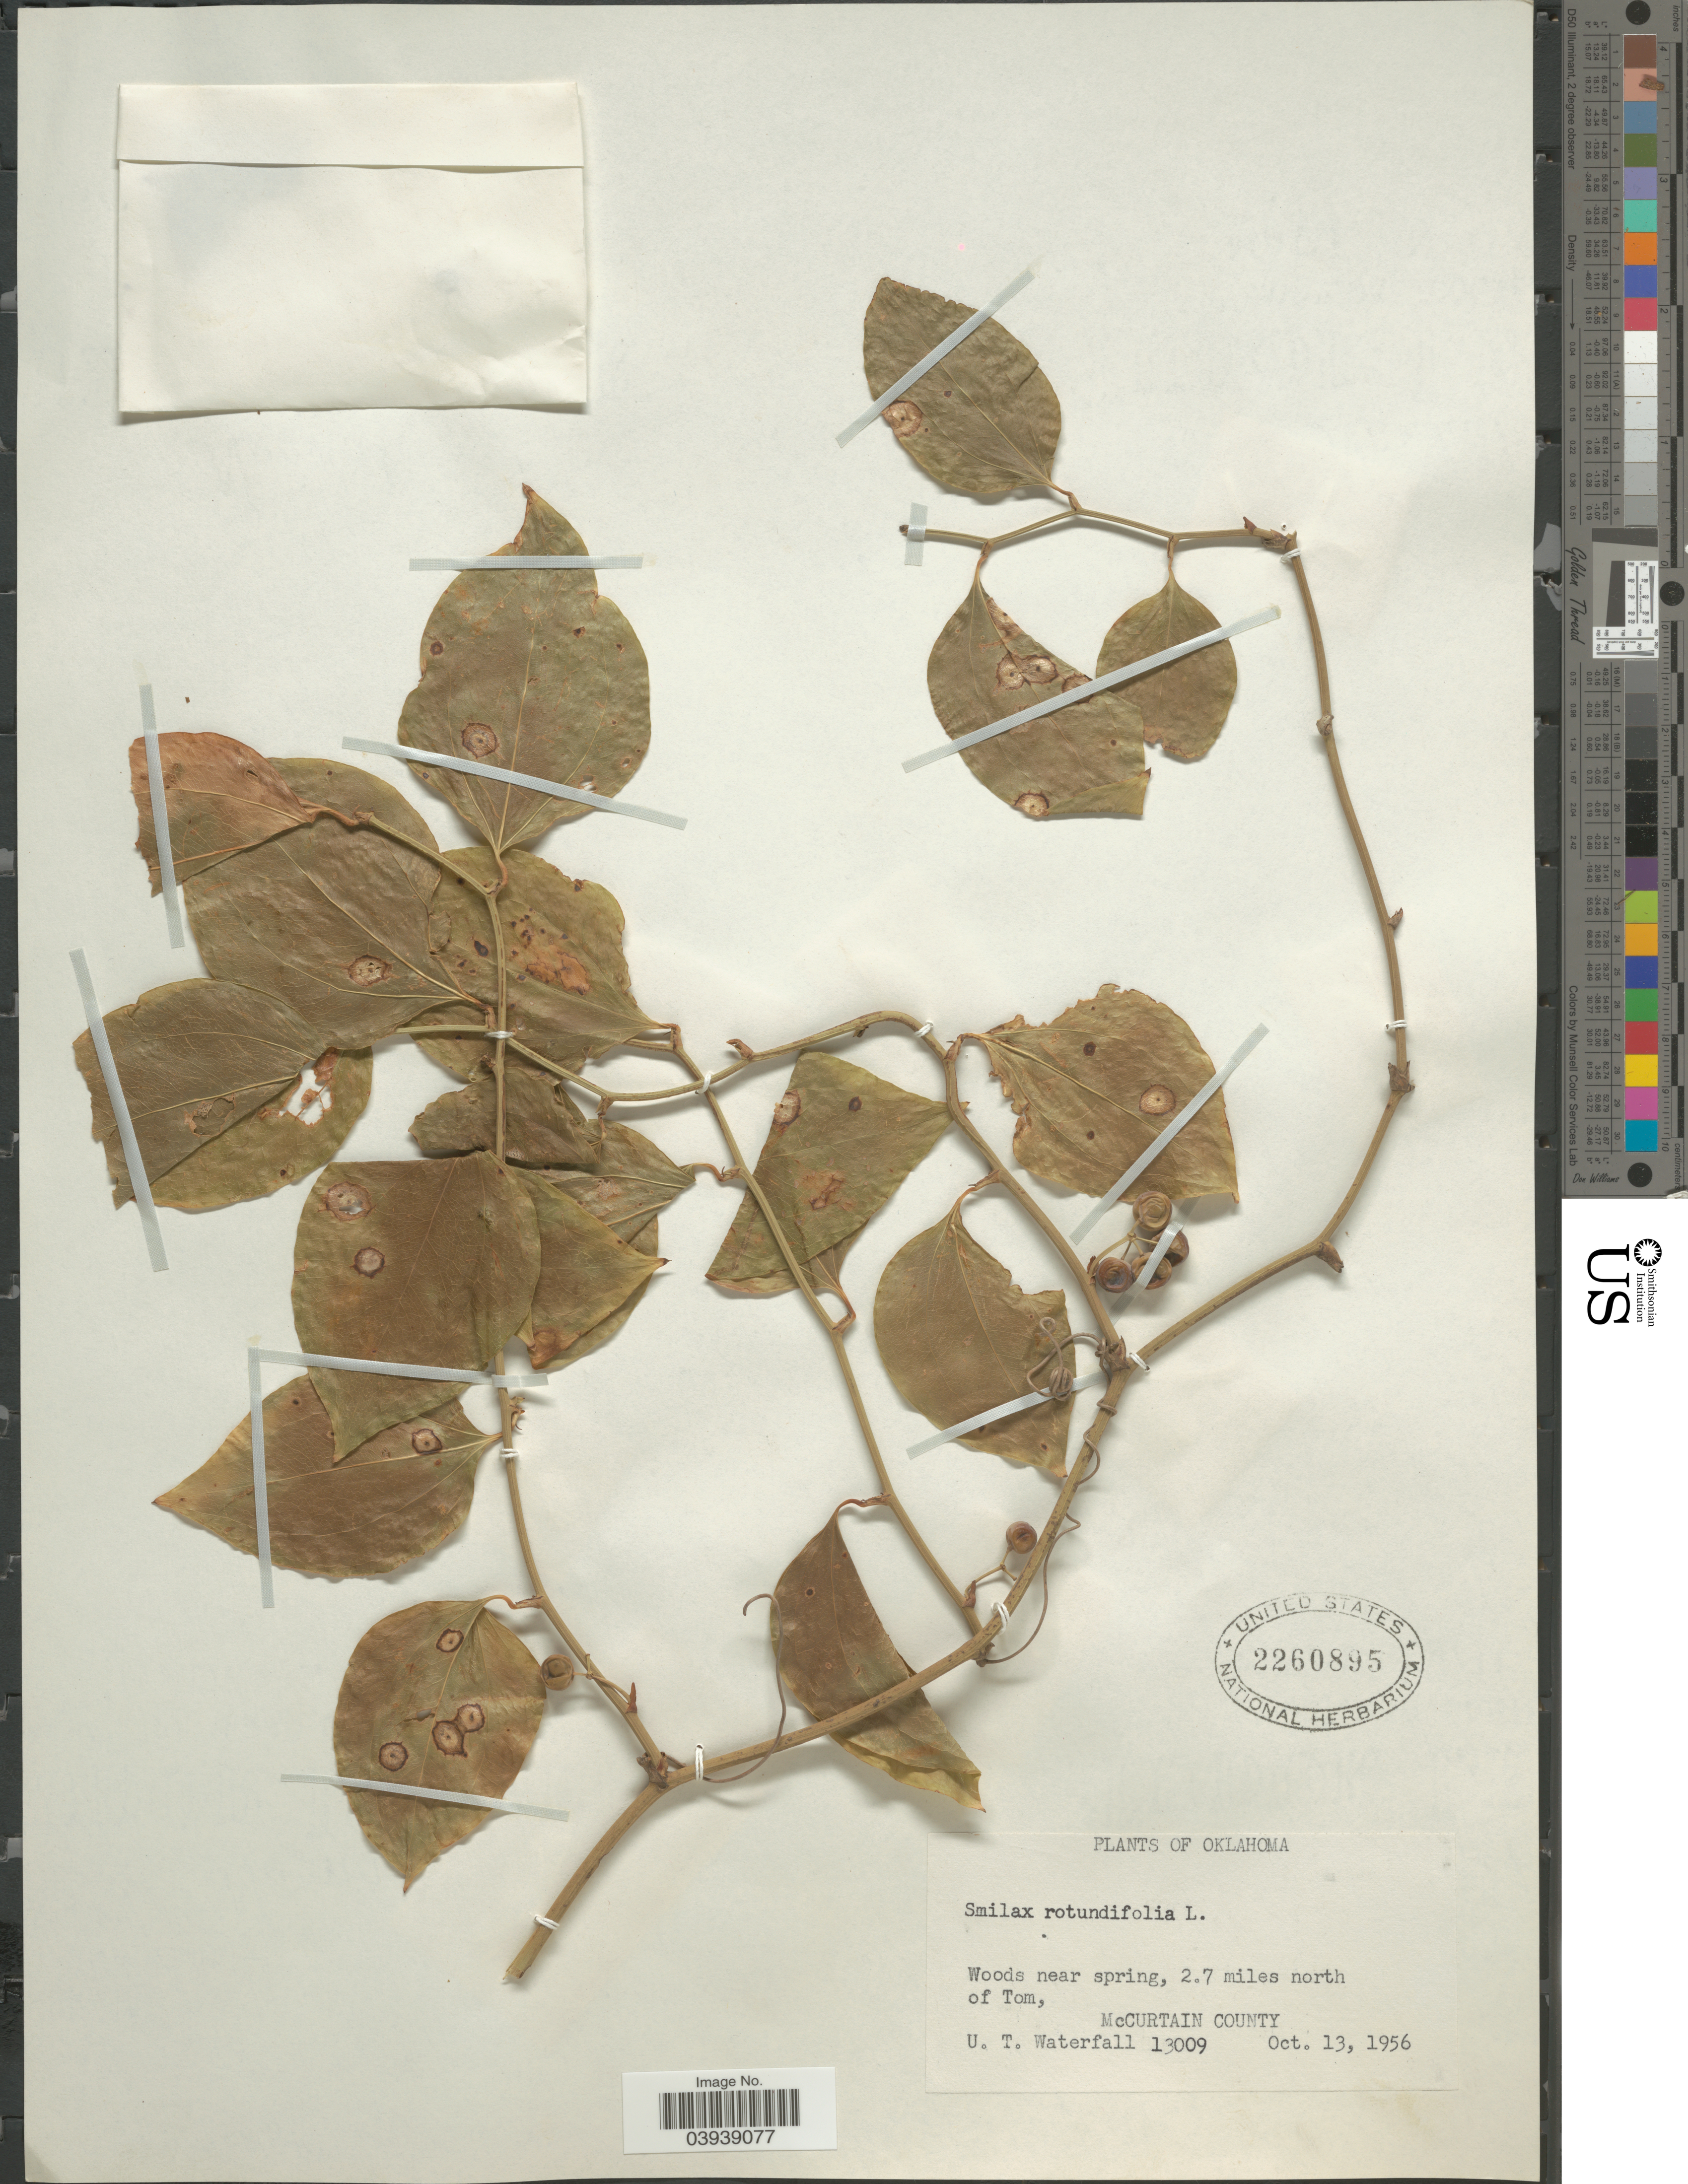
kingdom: Plantae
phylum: Tracheophyta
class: Liliopsida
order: Liliales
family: Smilacaceae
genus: Smilax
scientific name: Smilax rotundifolia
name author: L.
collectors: U. T. Waterfall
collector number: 13009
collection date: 1956-10-13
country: United States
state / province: Oklahoma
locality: Woods near spring, 2.7 miles north of Tom, McCurtain County.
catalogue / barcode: US 2260895